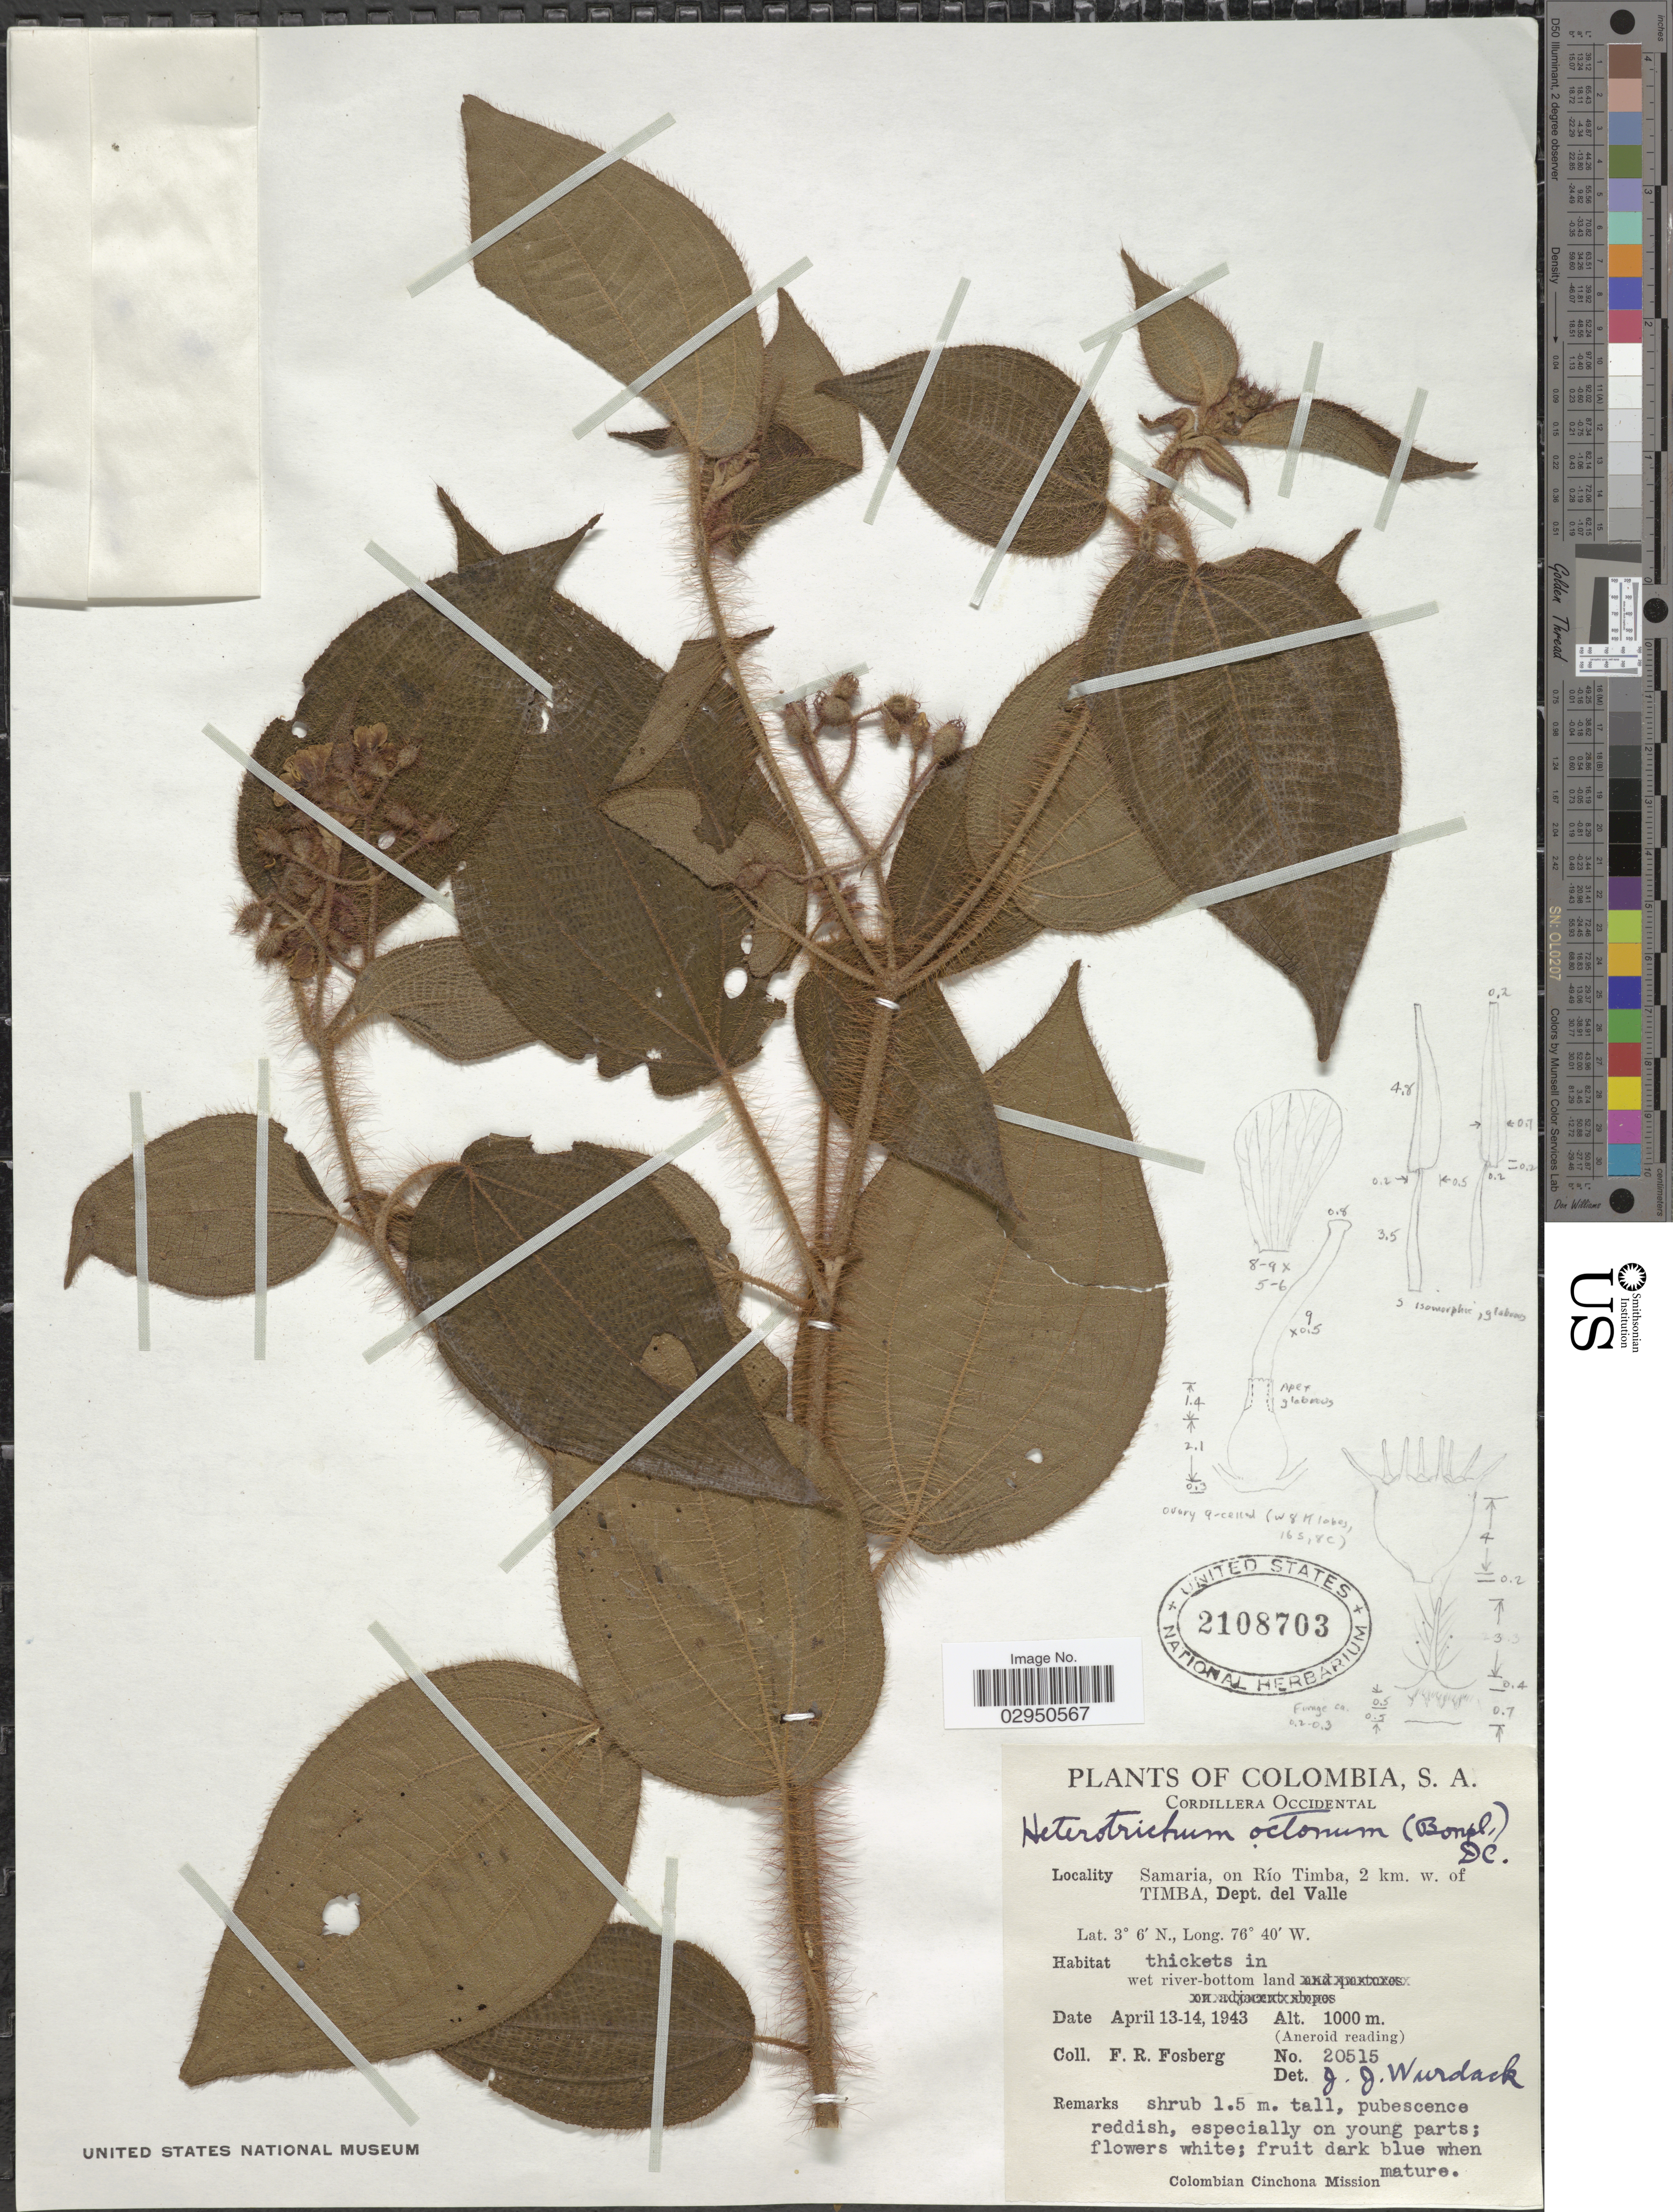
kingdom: Plantae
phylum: Tracheophyta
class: Magnoliopsida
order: Myrtales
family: Melastomataceae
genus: Clidemia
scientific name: Clidemia octona subsp. octona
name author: (Bonpl.) L.O. Williams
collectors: F. R. Fosberg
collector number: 20515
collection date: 1943-04-13/1943-04-14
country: Colombia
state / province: Valle del Cauca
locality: Cordillera Occidental. Samaria, on Río Timba, 2 km. w. of Timba, Dept. del Valle.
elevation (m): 1000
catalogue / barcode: US 2108703